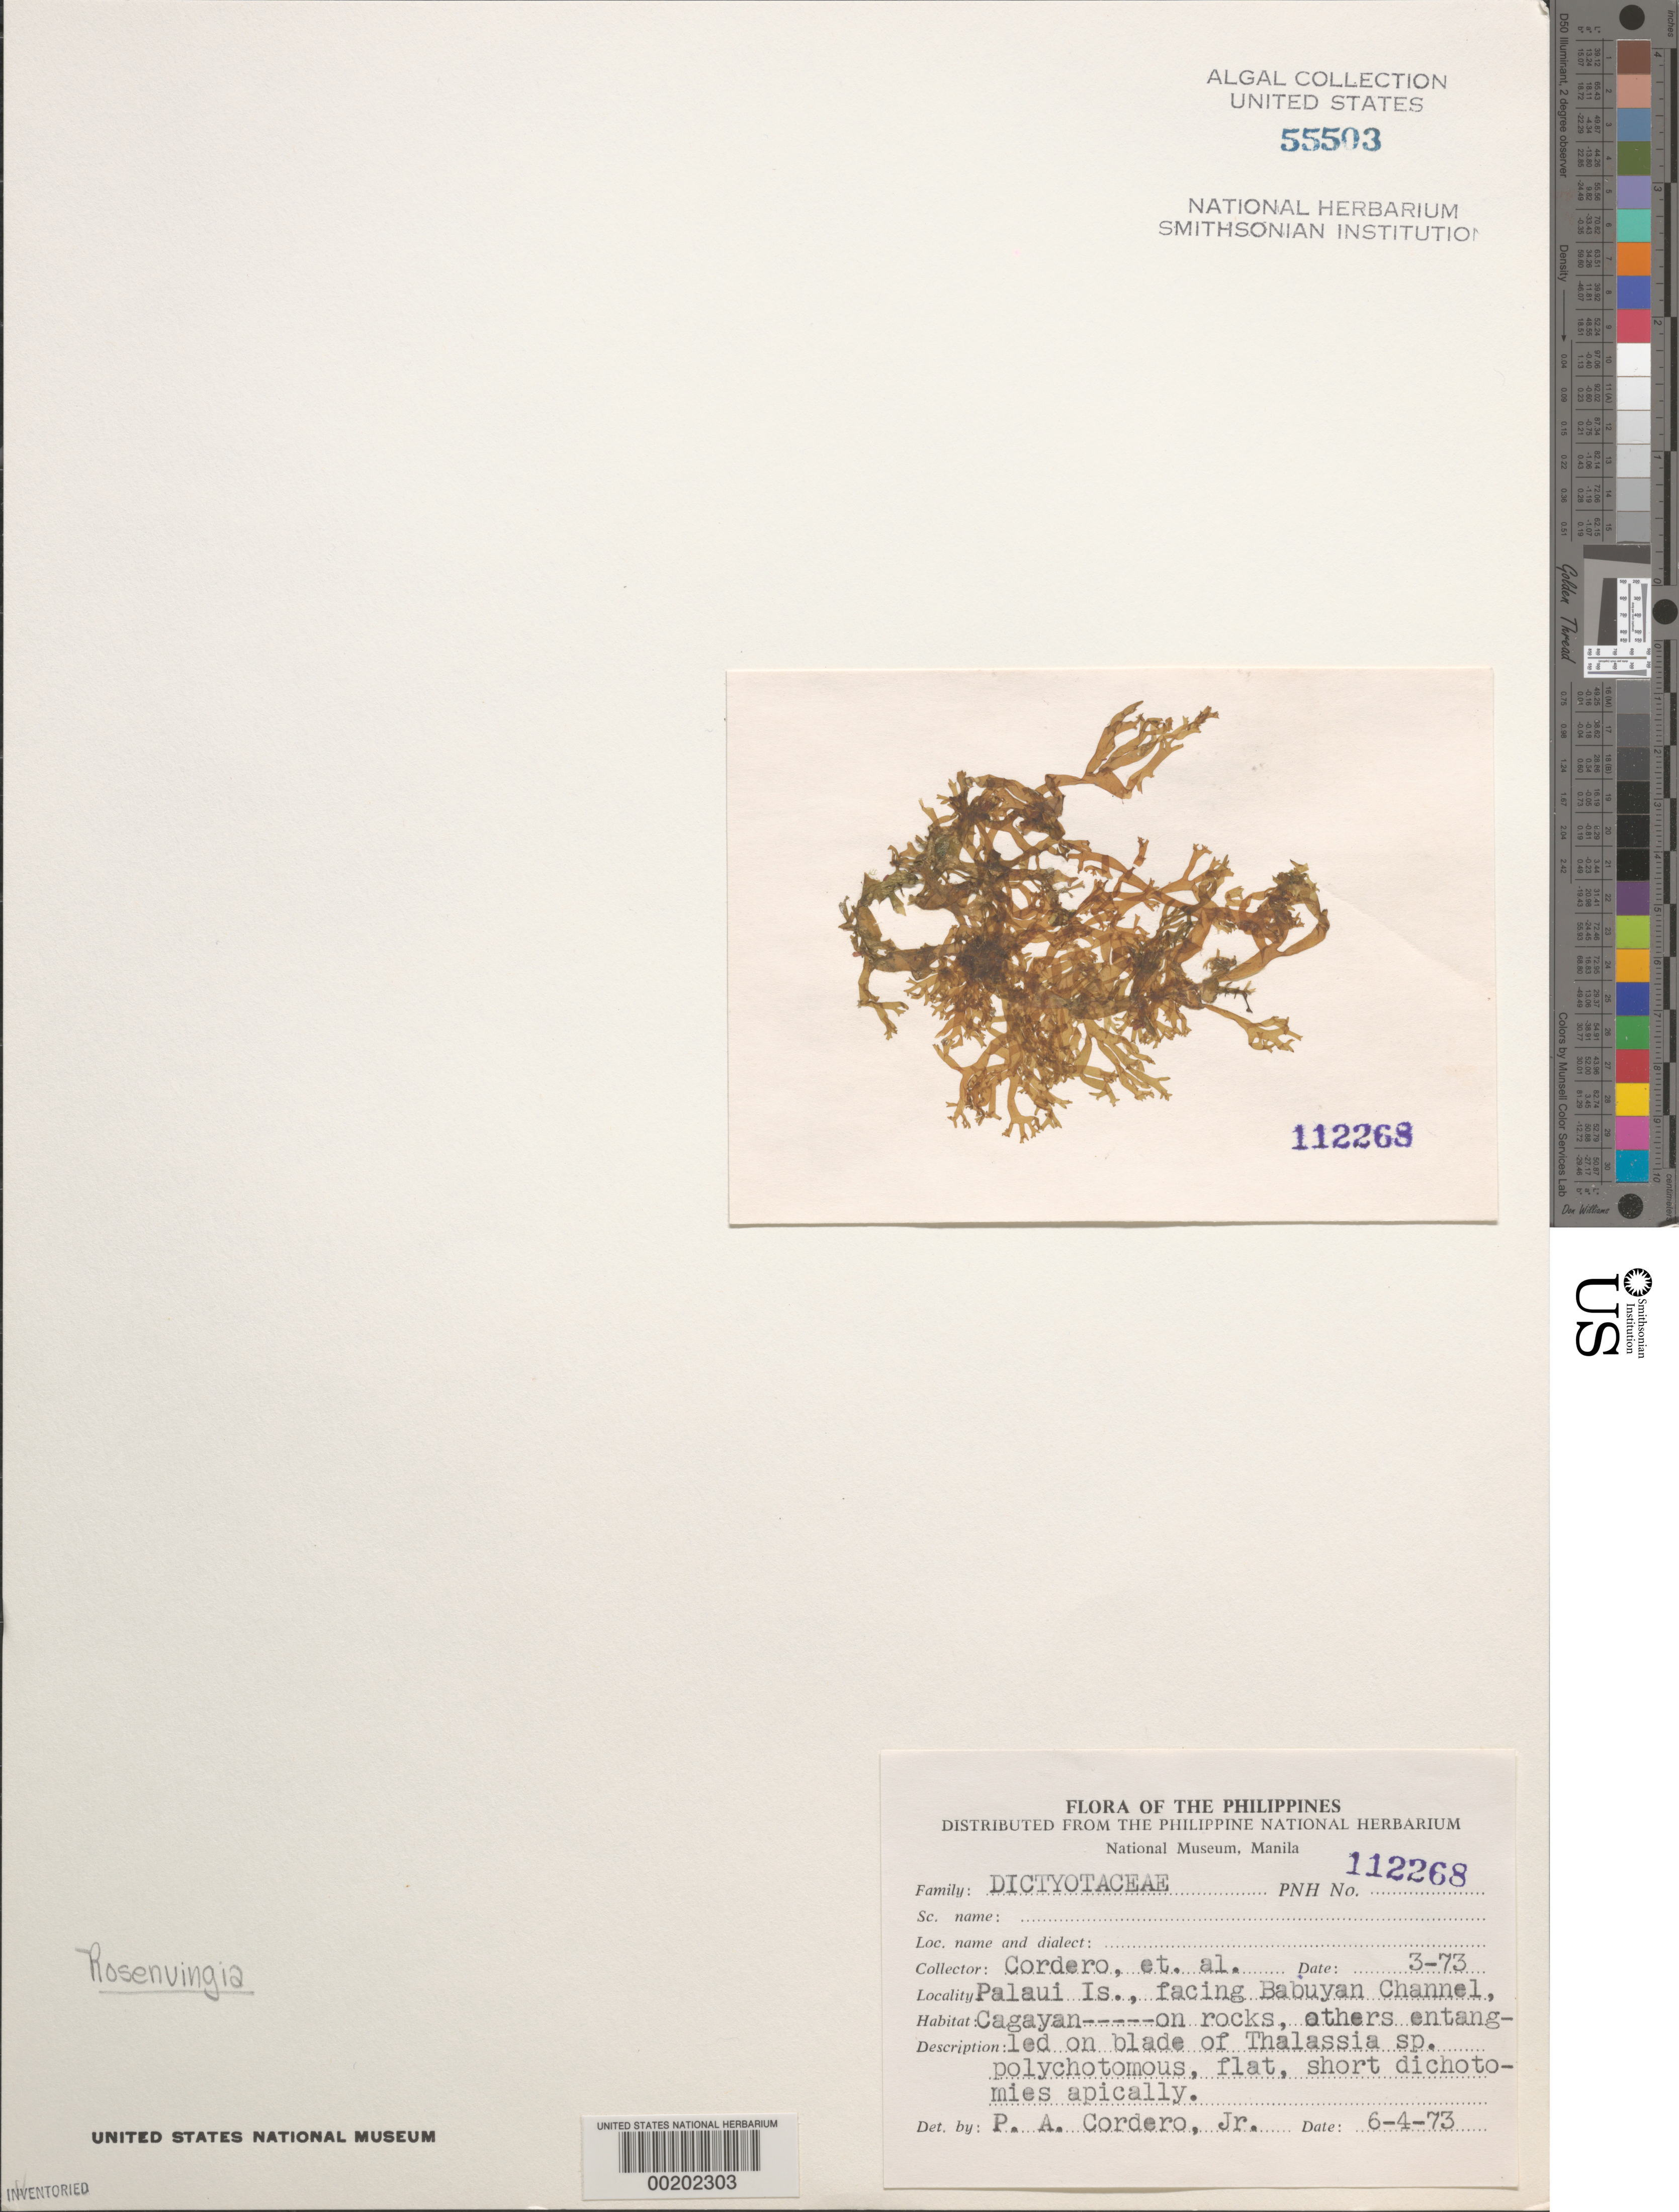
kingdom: Chromista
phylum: Ochrophyta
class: Phaeophyceae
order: Scytosiphonales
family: Scytosiphonaceae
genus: Rosenvingea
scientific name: Rosenvingea sp.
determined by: Cordero, P. A., Jr.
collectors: P. A. Cordero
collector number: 112268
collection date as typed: Mar 1973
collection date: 1973-03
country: Philippines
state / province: Cagayan Valley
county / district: Cagayan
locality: Palaui island, facing babuyan channel, cagayan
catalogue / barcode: US 55503